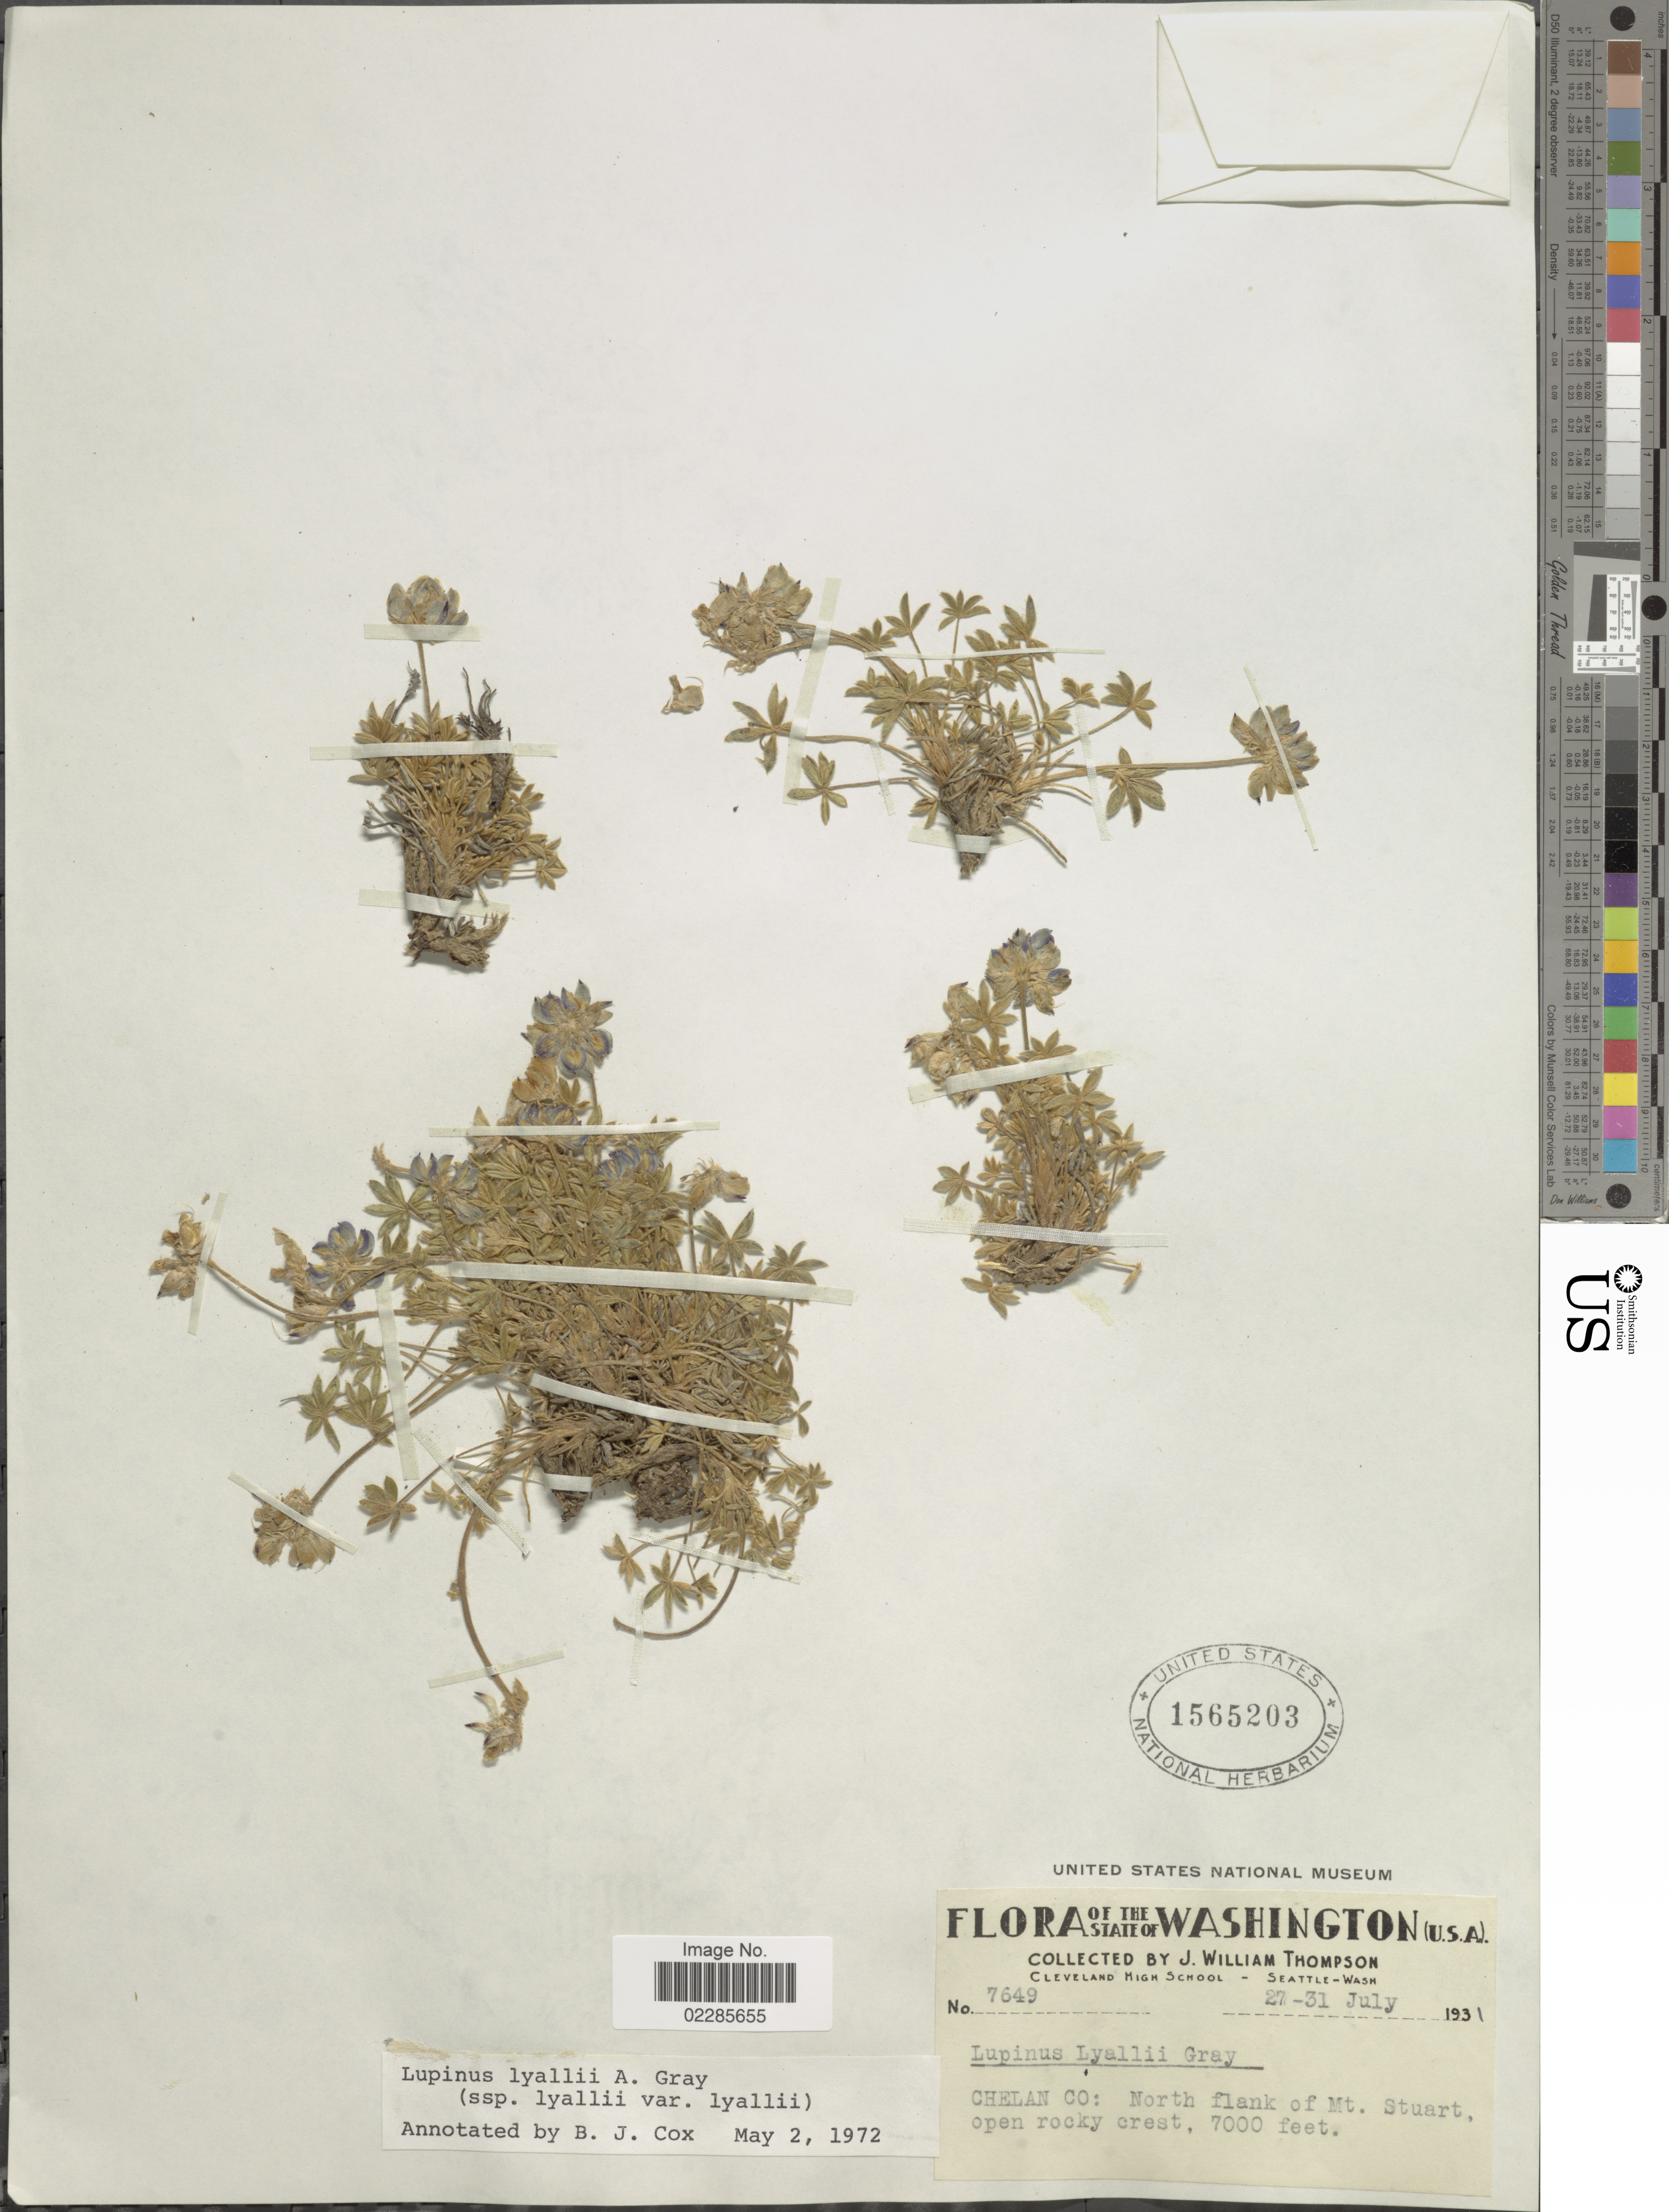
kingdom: Plantae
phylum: Tracheophyta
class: Magnoliopsida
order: Fabales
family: Fabaceae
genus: Lupinus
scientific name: Lupinus lyallii subsp. lyallii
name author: A. Gray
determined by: Cox, B. J.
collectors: J. W. Thompson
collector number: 7649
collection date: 1931-07-27/1931-07-31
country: United States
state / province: Washington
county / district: Chelan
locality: Chelan Co: North flank of Mt Stuart, open rocky crest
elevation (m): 2134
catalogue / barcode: US 1565203